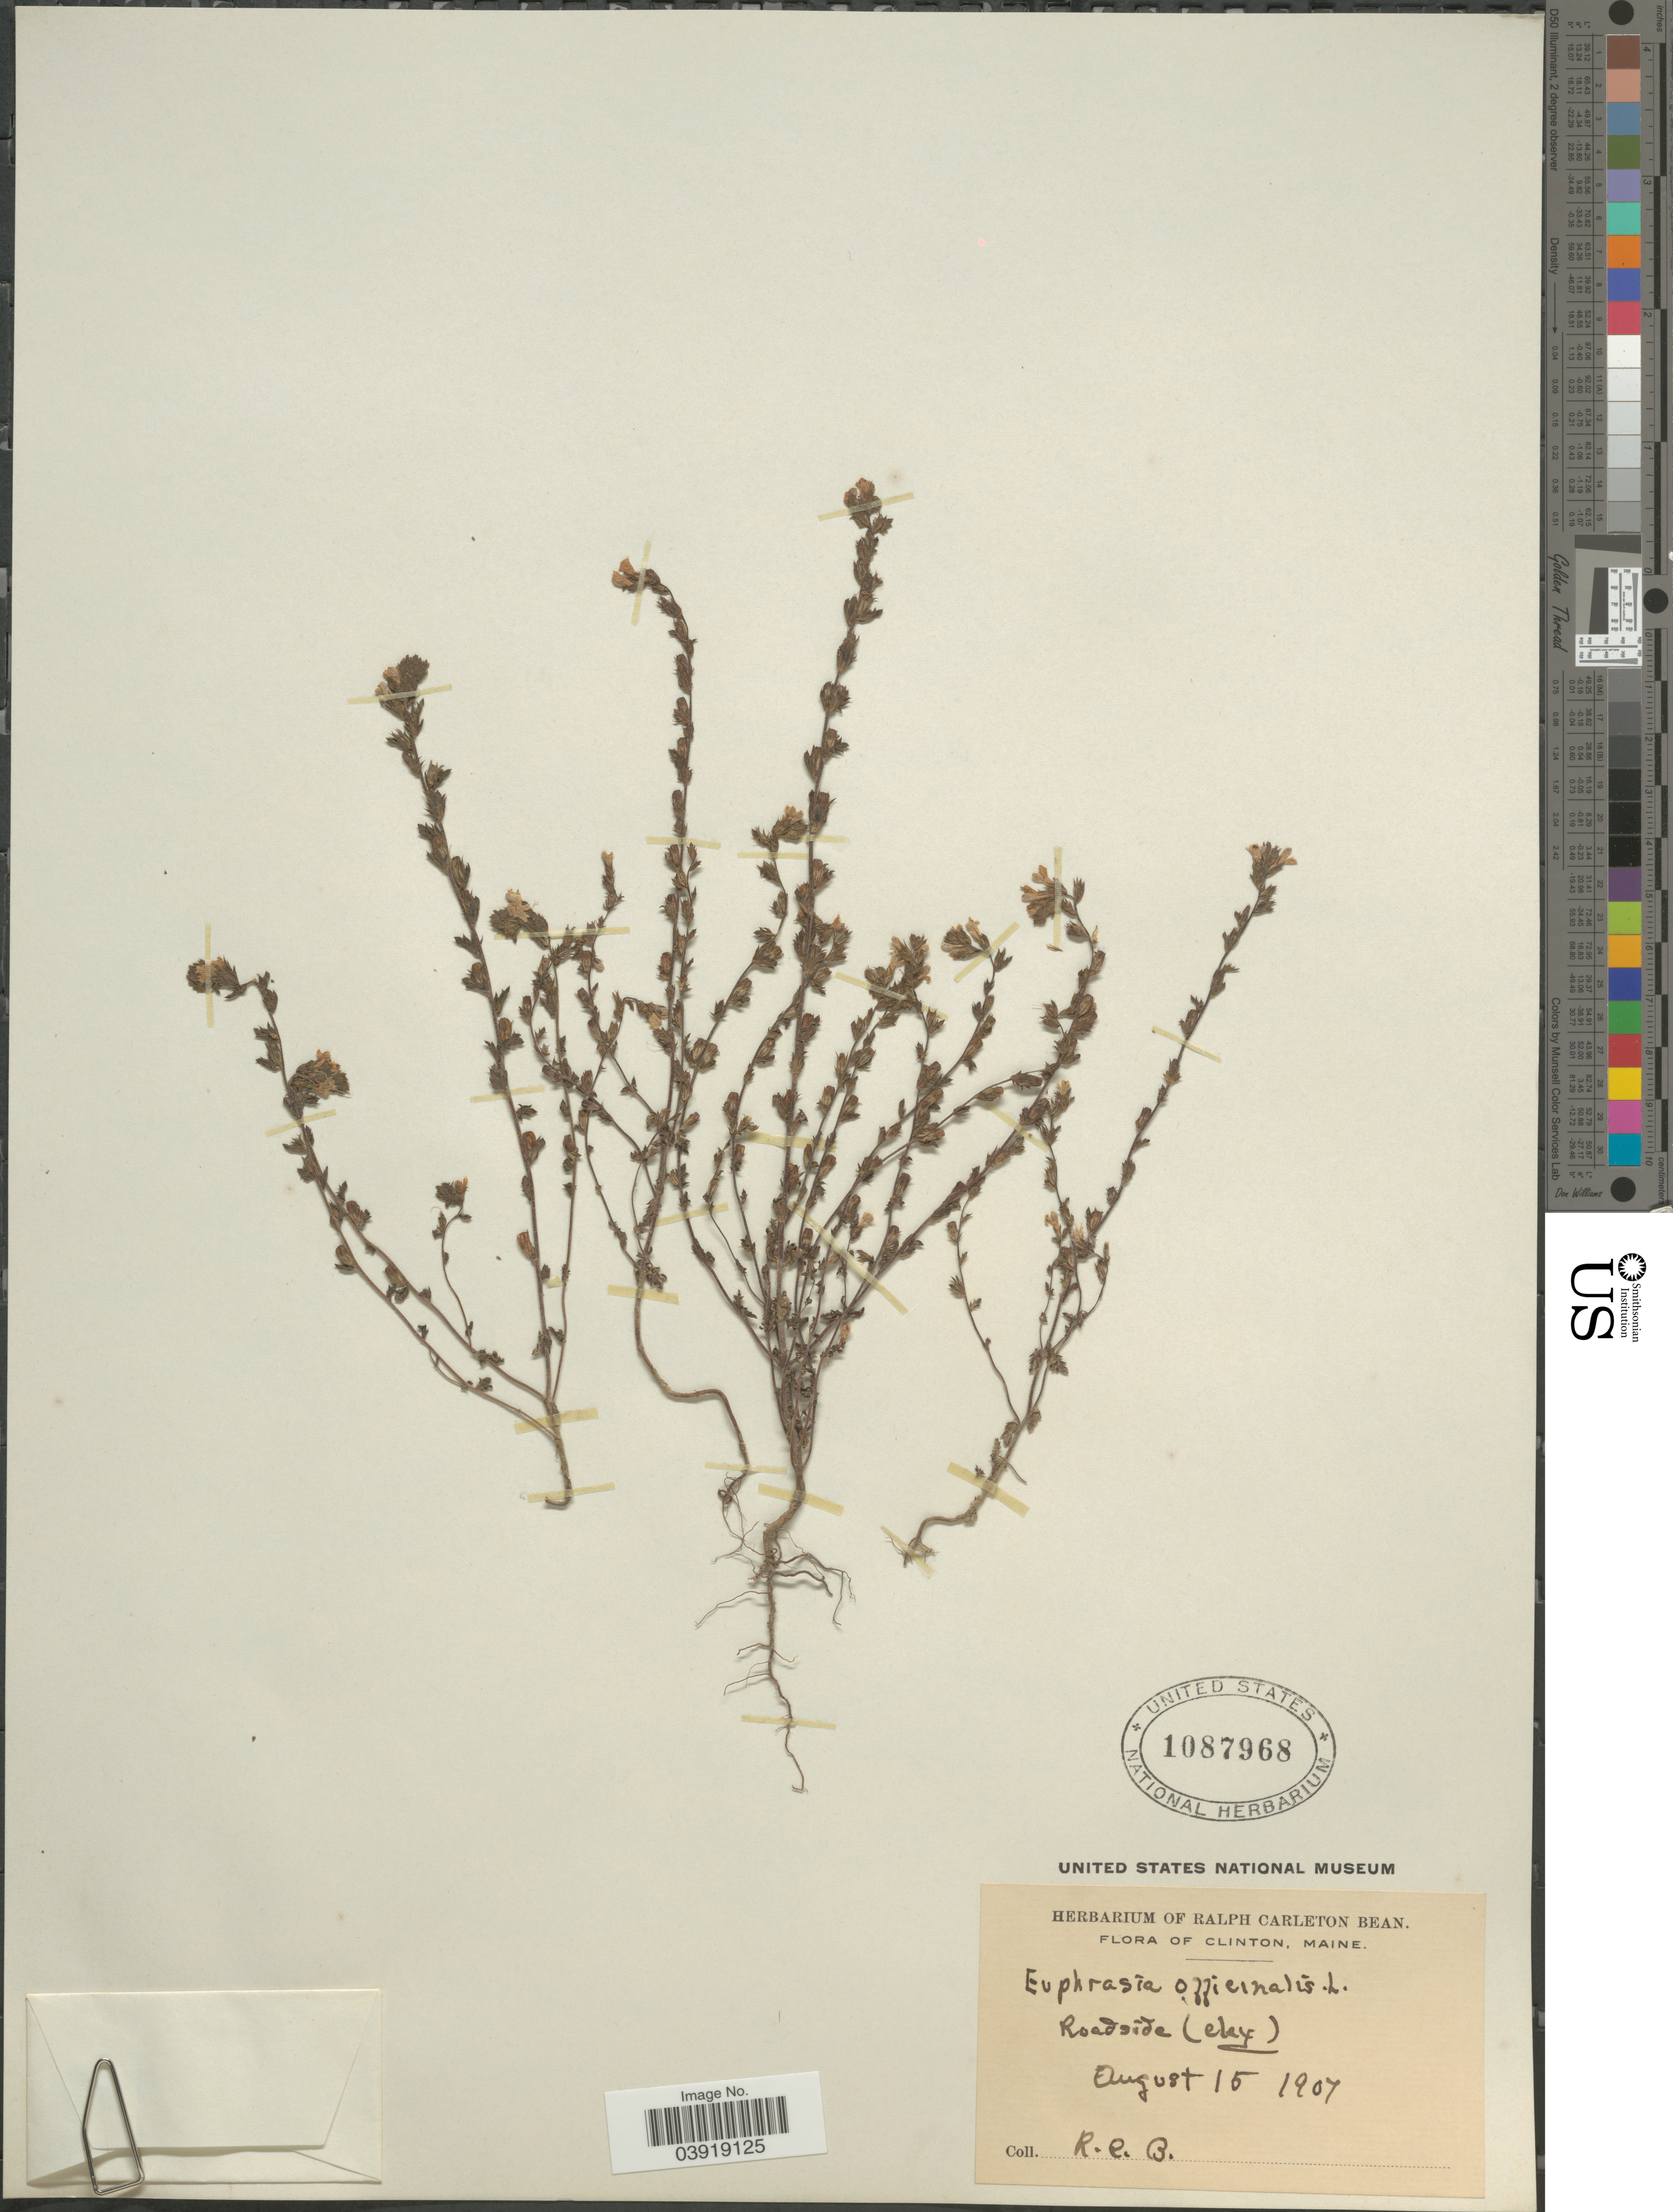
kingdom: Plantae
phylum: Tracheophyta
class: Magnoliopsida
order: Lamiales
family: Orobanchaceae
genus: Euphrasia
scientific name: Euphrasia sp.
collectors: R. Bean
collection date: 1907-08-15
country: United States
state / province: Maine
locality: Clinton. Roadside (clay).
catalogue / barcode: US 1087968